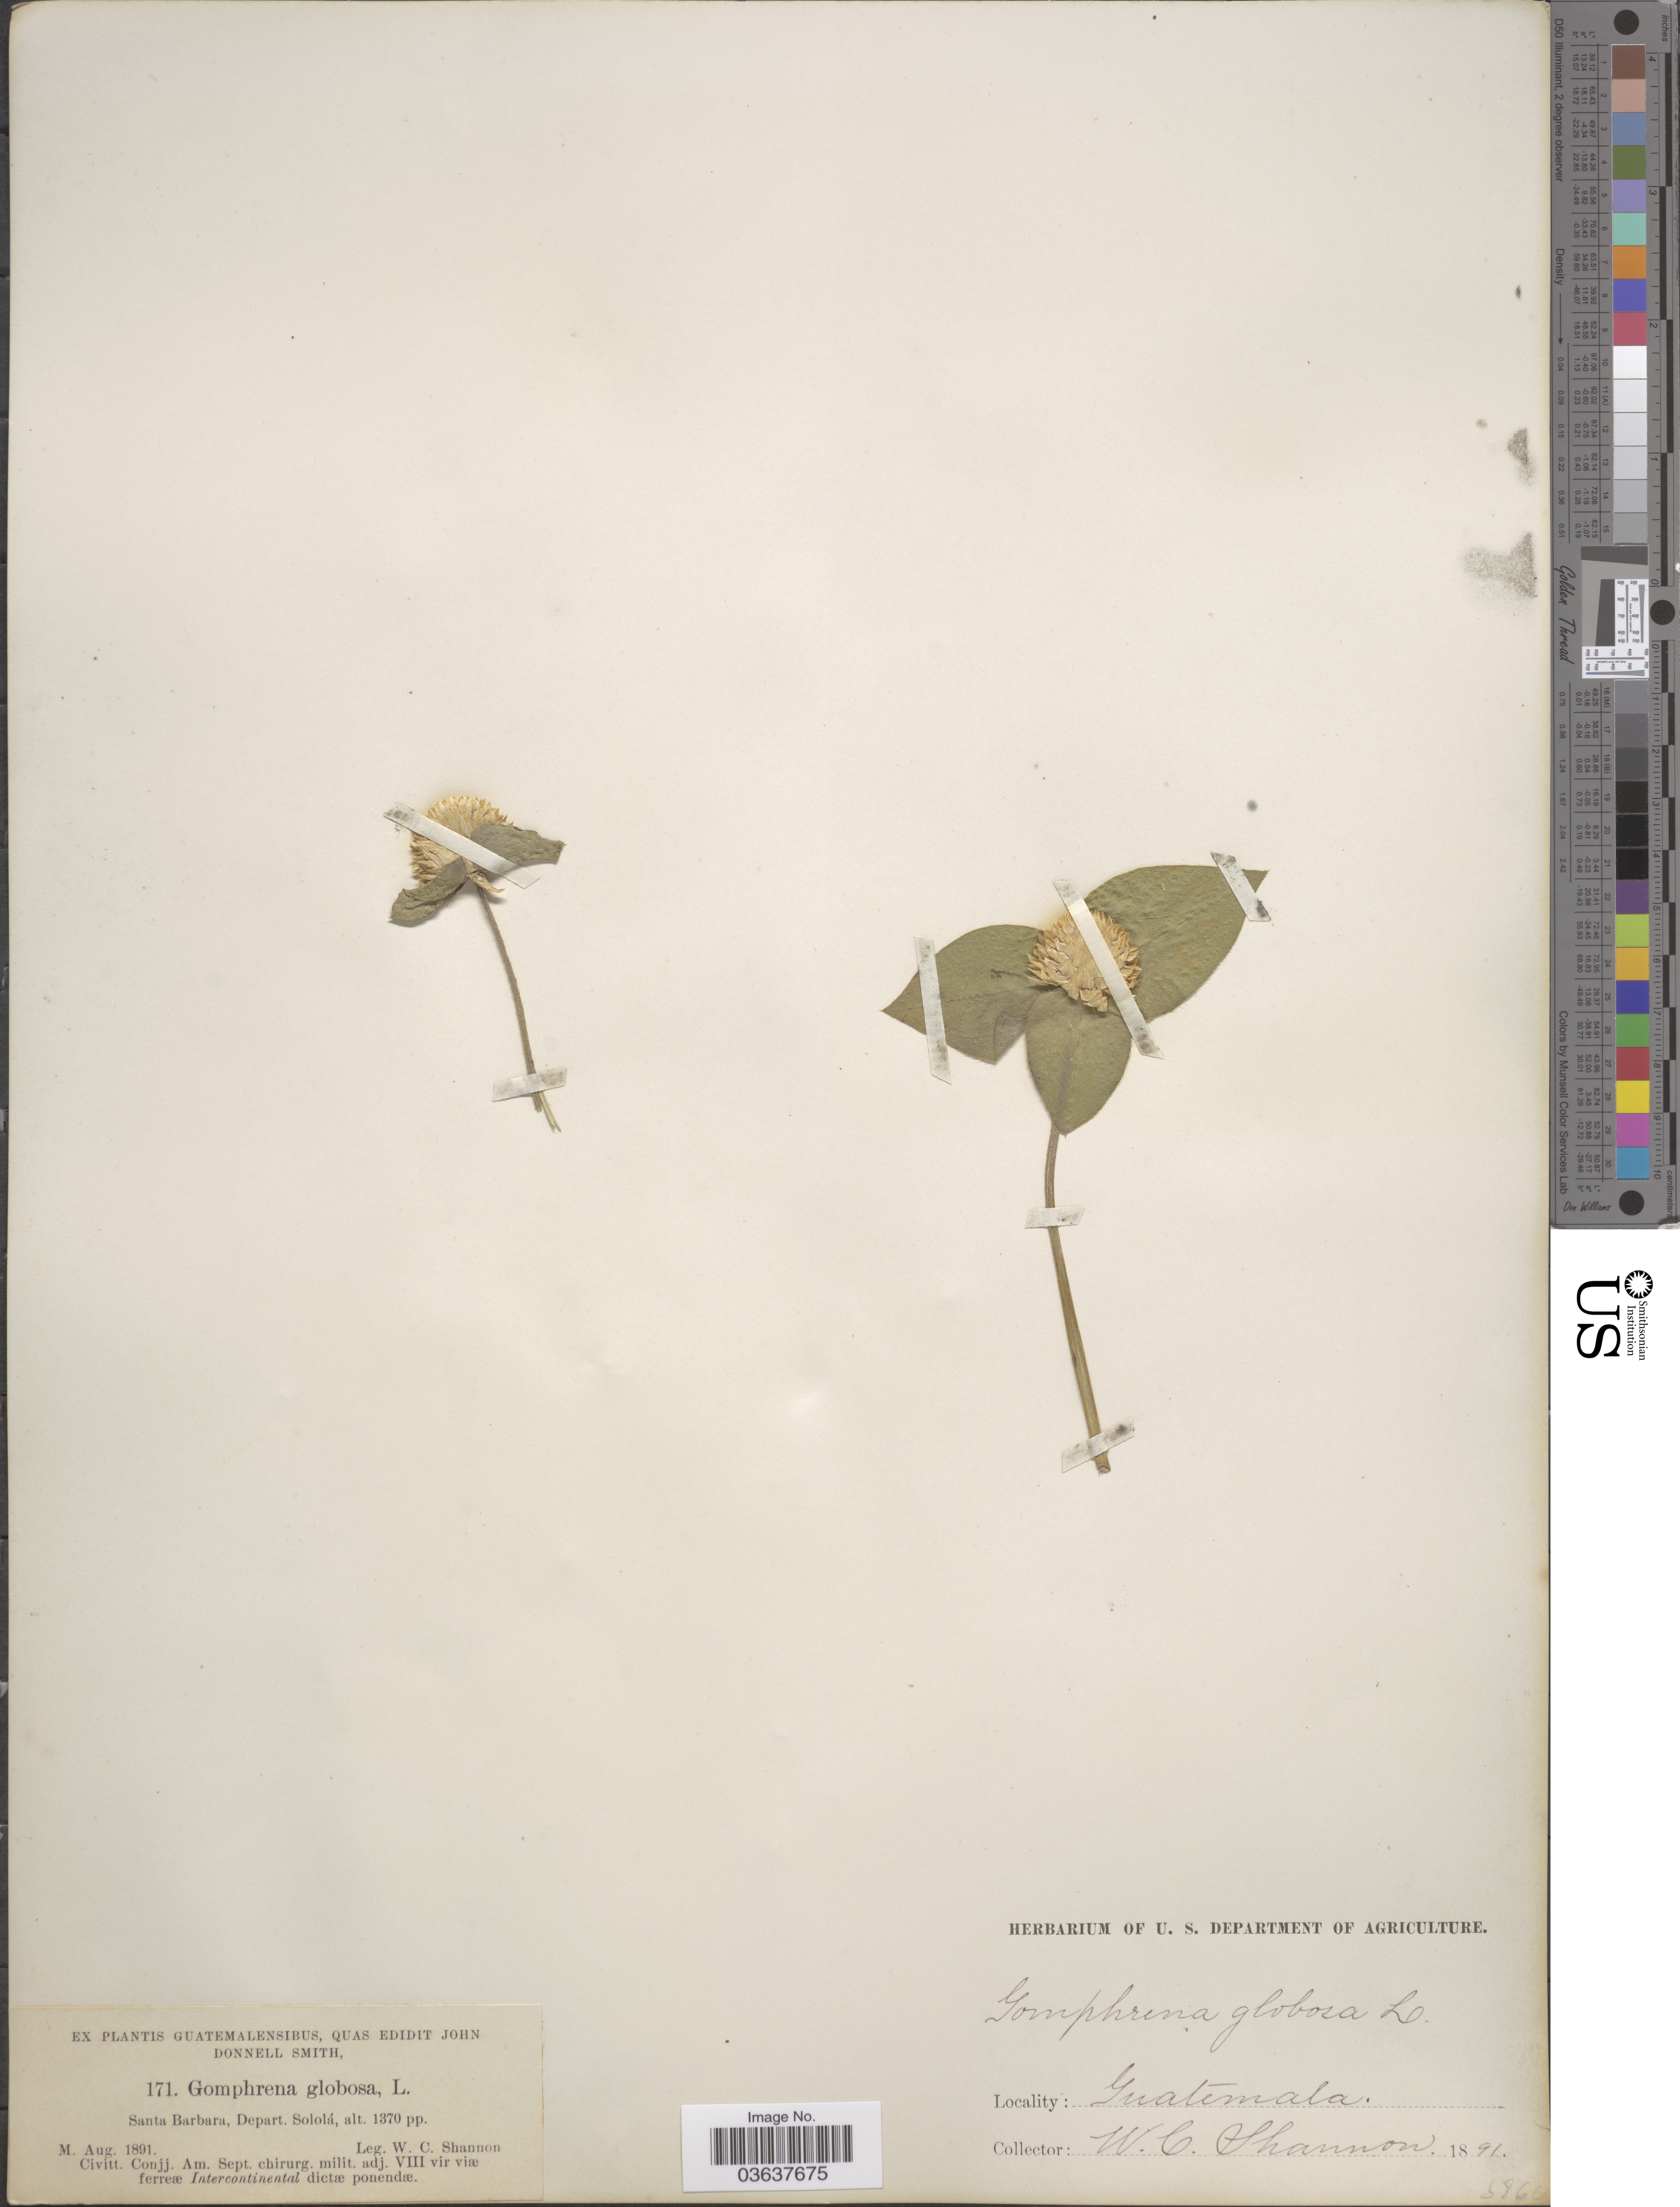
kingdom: Plantae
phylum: Tracheophyta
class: Magnoliopsida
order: Caryophyllales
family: Amaranthaceae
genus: Gomphrena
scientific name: Gomphrena globosa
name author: L.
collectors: W. C. Shannon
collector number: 171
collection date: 1891-08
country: Guatemala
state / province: Sololá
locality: Santa Barbara, Depart. Sololá.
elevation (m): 418